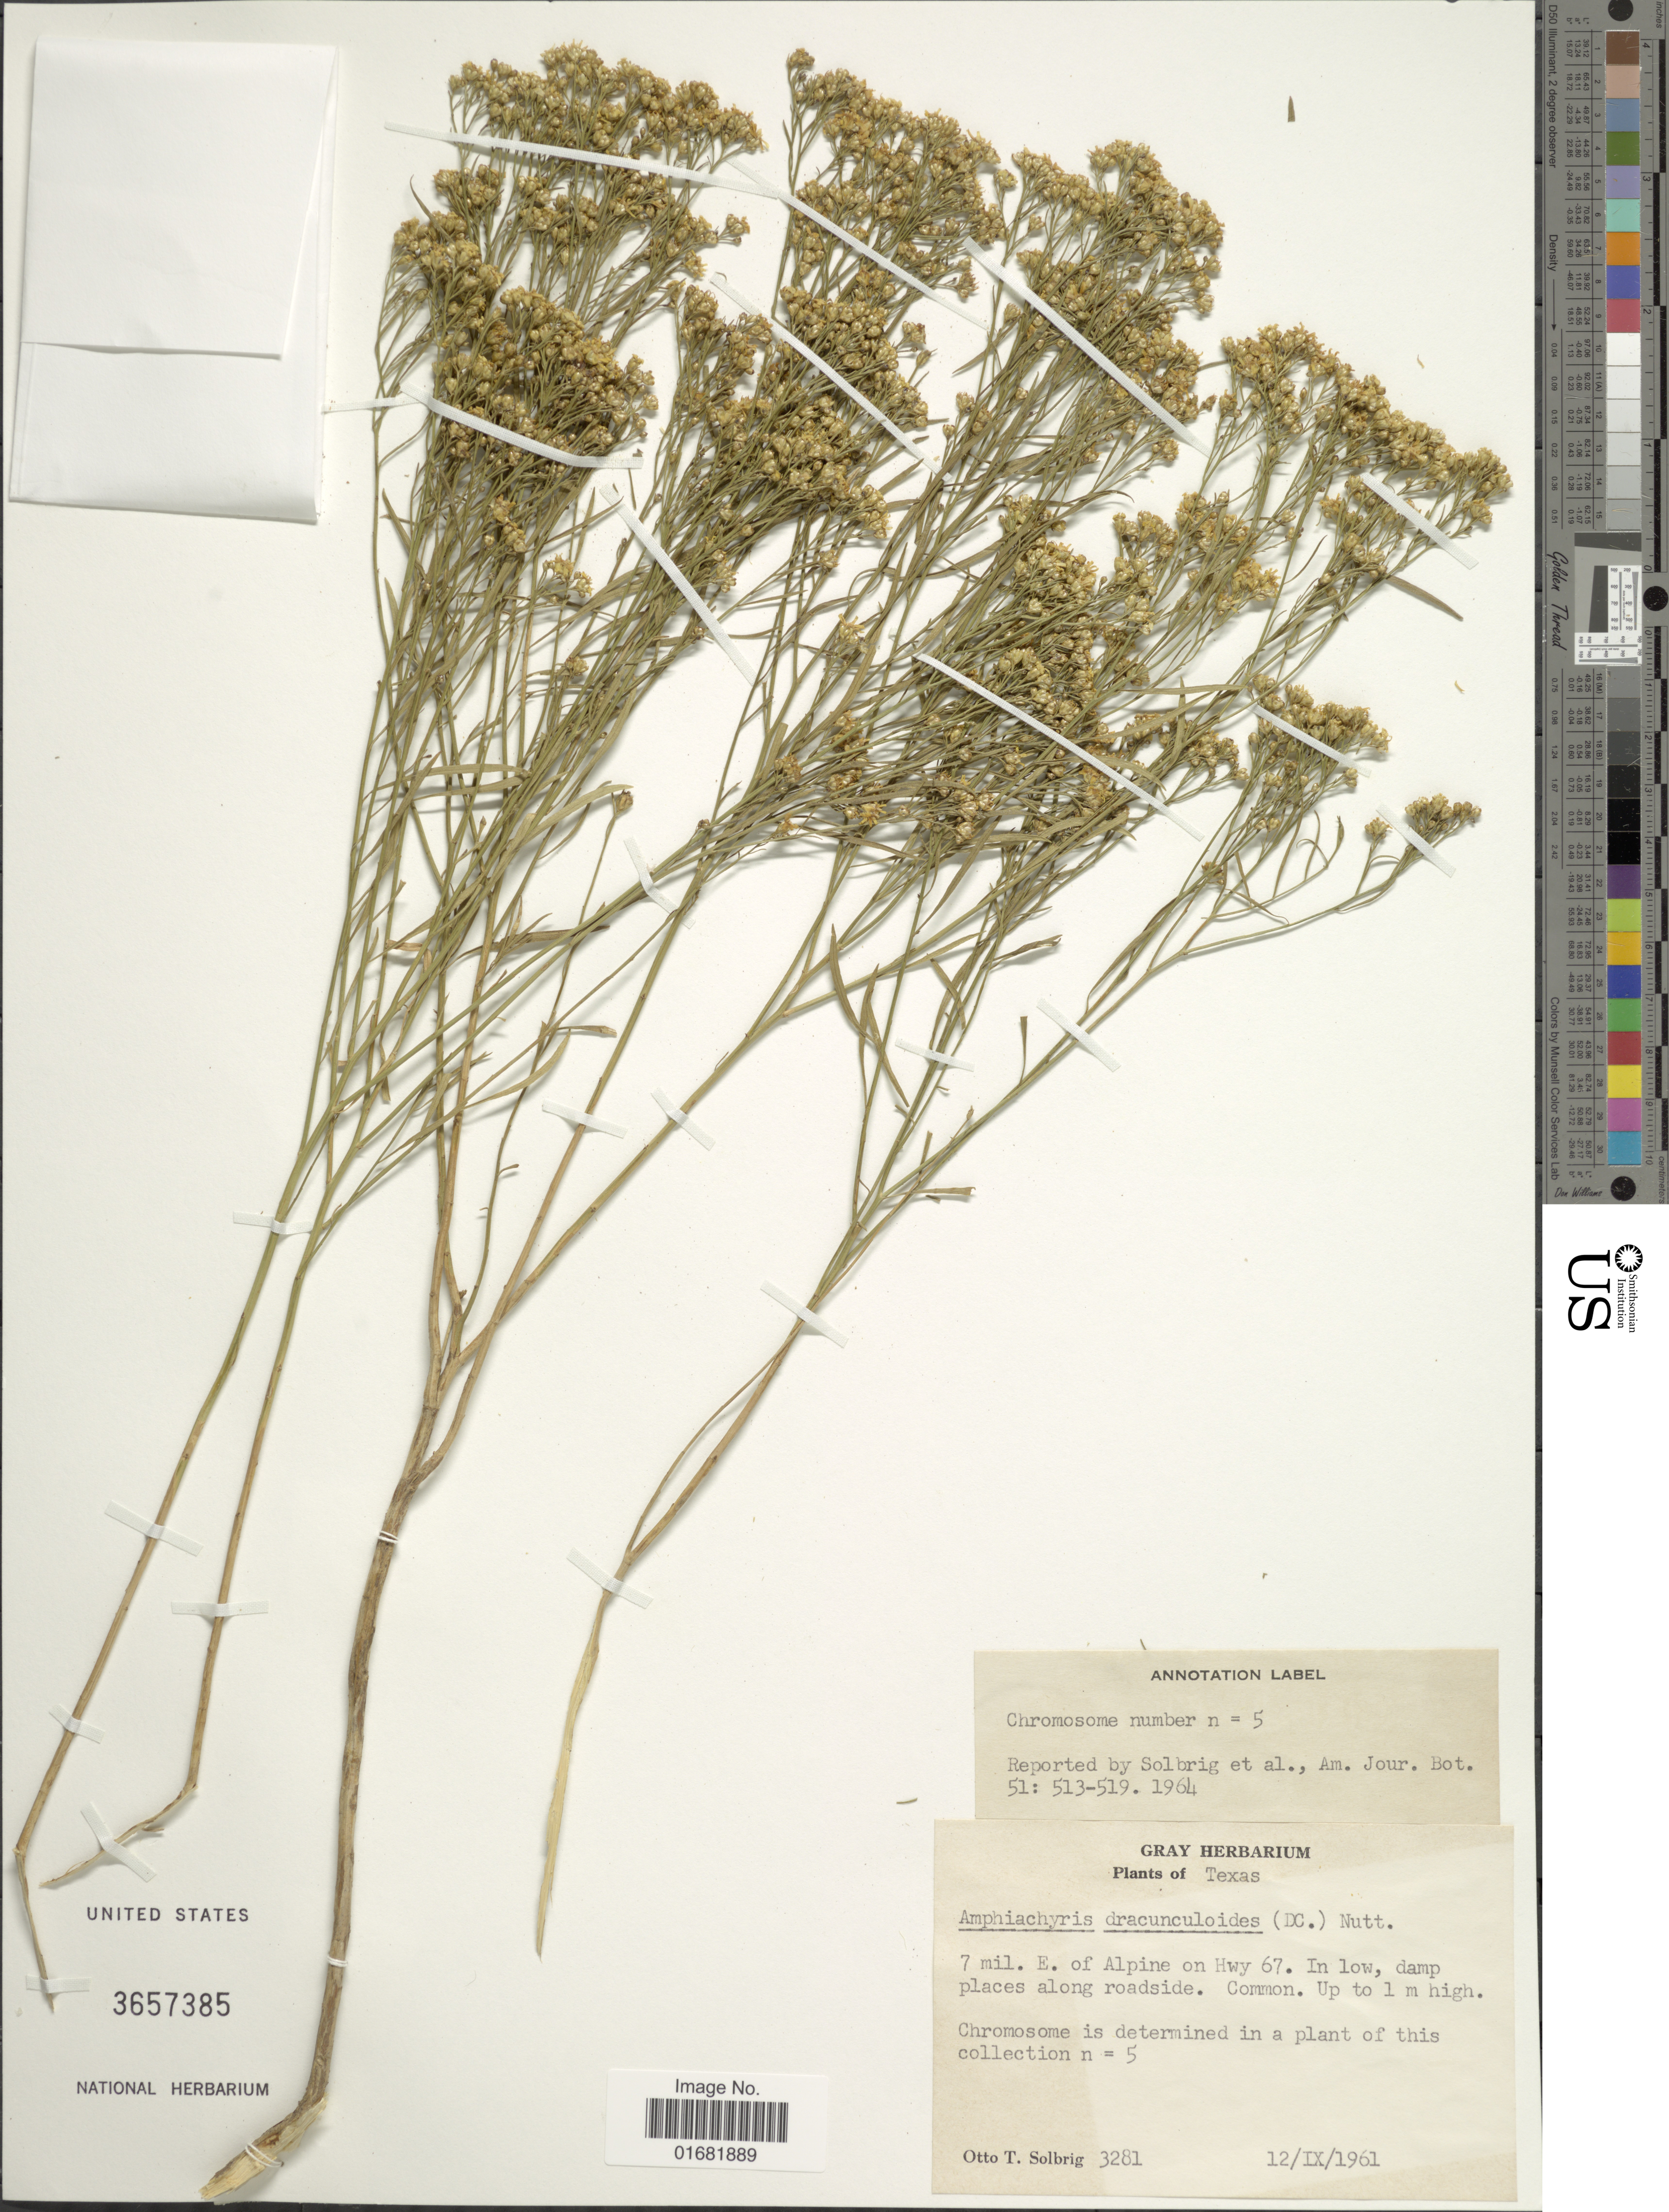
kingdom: Plantae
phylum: Tracheophyta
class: Magnoliopsida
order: Asterales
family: Asteraceae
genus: Amphiachyris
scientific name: Amphiachyris dracunculoides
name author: (DC.) Nutt.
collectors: O. T. Solbrig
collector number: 3281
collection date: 1961-09-12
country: United States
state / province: Texas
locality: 7 mil. E. of Alpine on Hwy. 67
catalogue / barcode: US 3657385